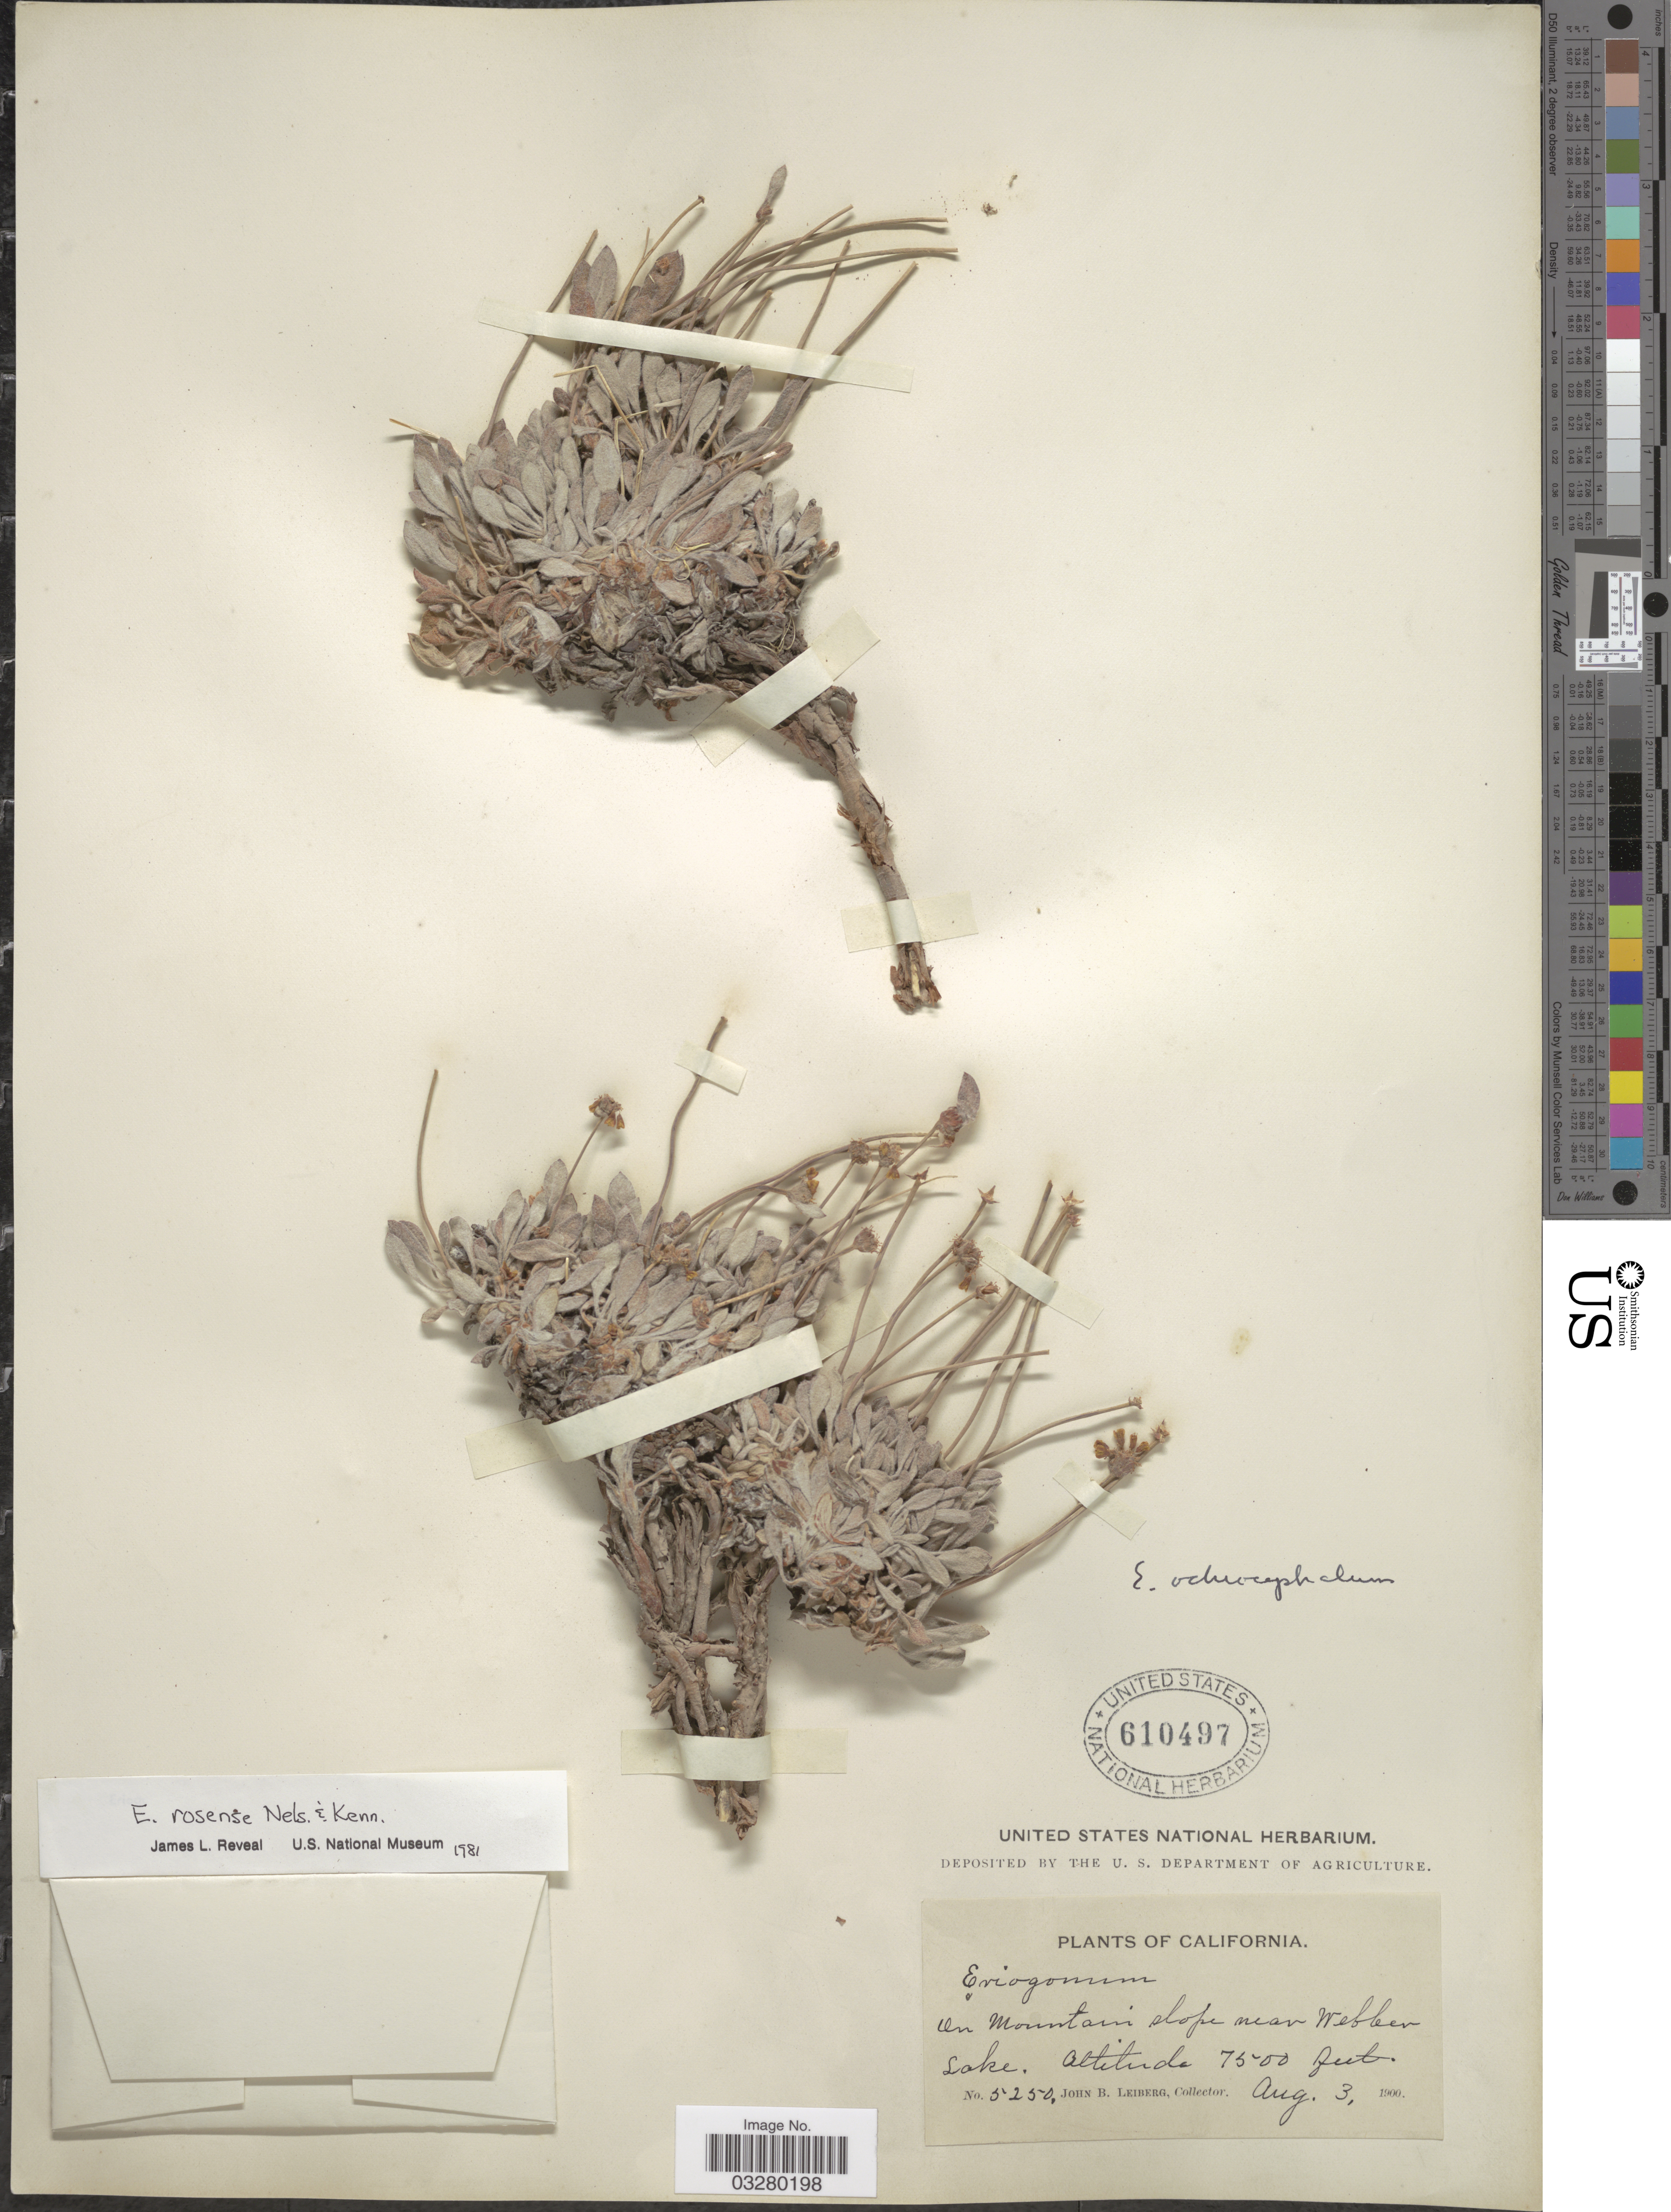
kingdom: Plantae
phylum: Tracheophyta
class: Magnoliopsida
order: Caryophyllales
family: Polygonaceae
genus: Eriogonum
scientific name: Eriogonum rosense var. subracemosum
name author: A. Nelson & P.B. Kenn.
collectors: J. Leiberg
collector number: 5250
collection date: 1900-08-03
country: United States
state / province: California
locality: On Mountain slope near Webber Lake.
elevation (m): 2286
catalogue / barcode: US 610497